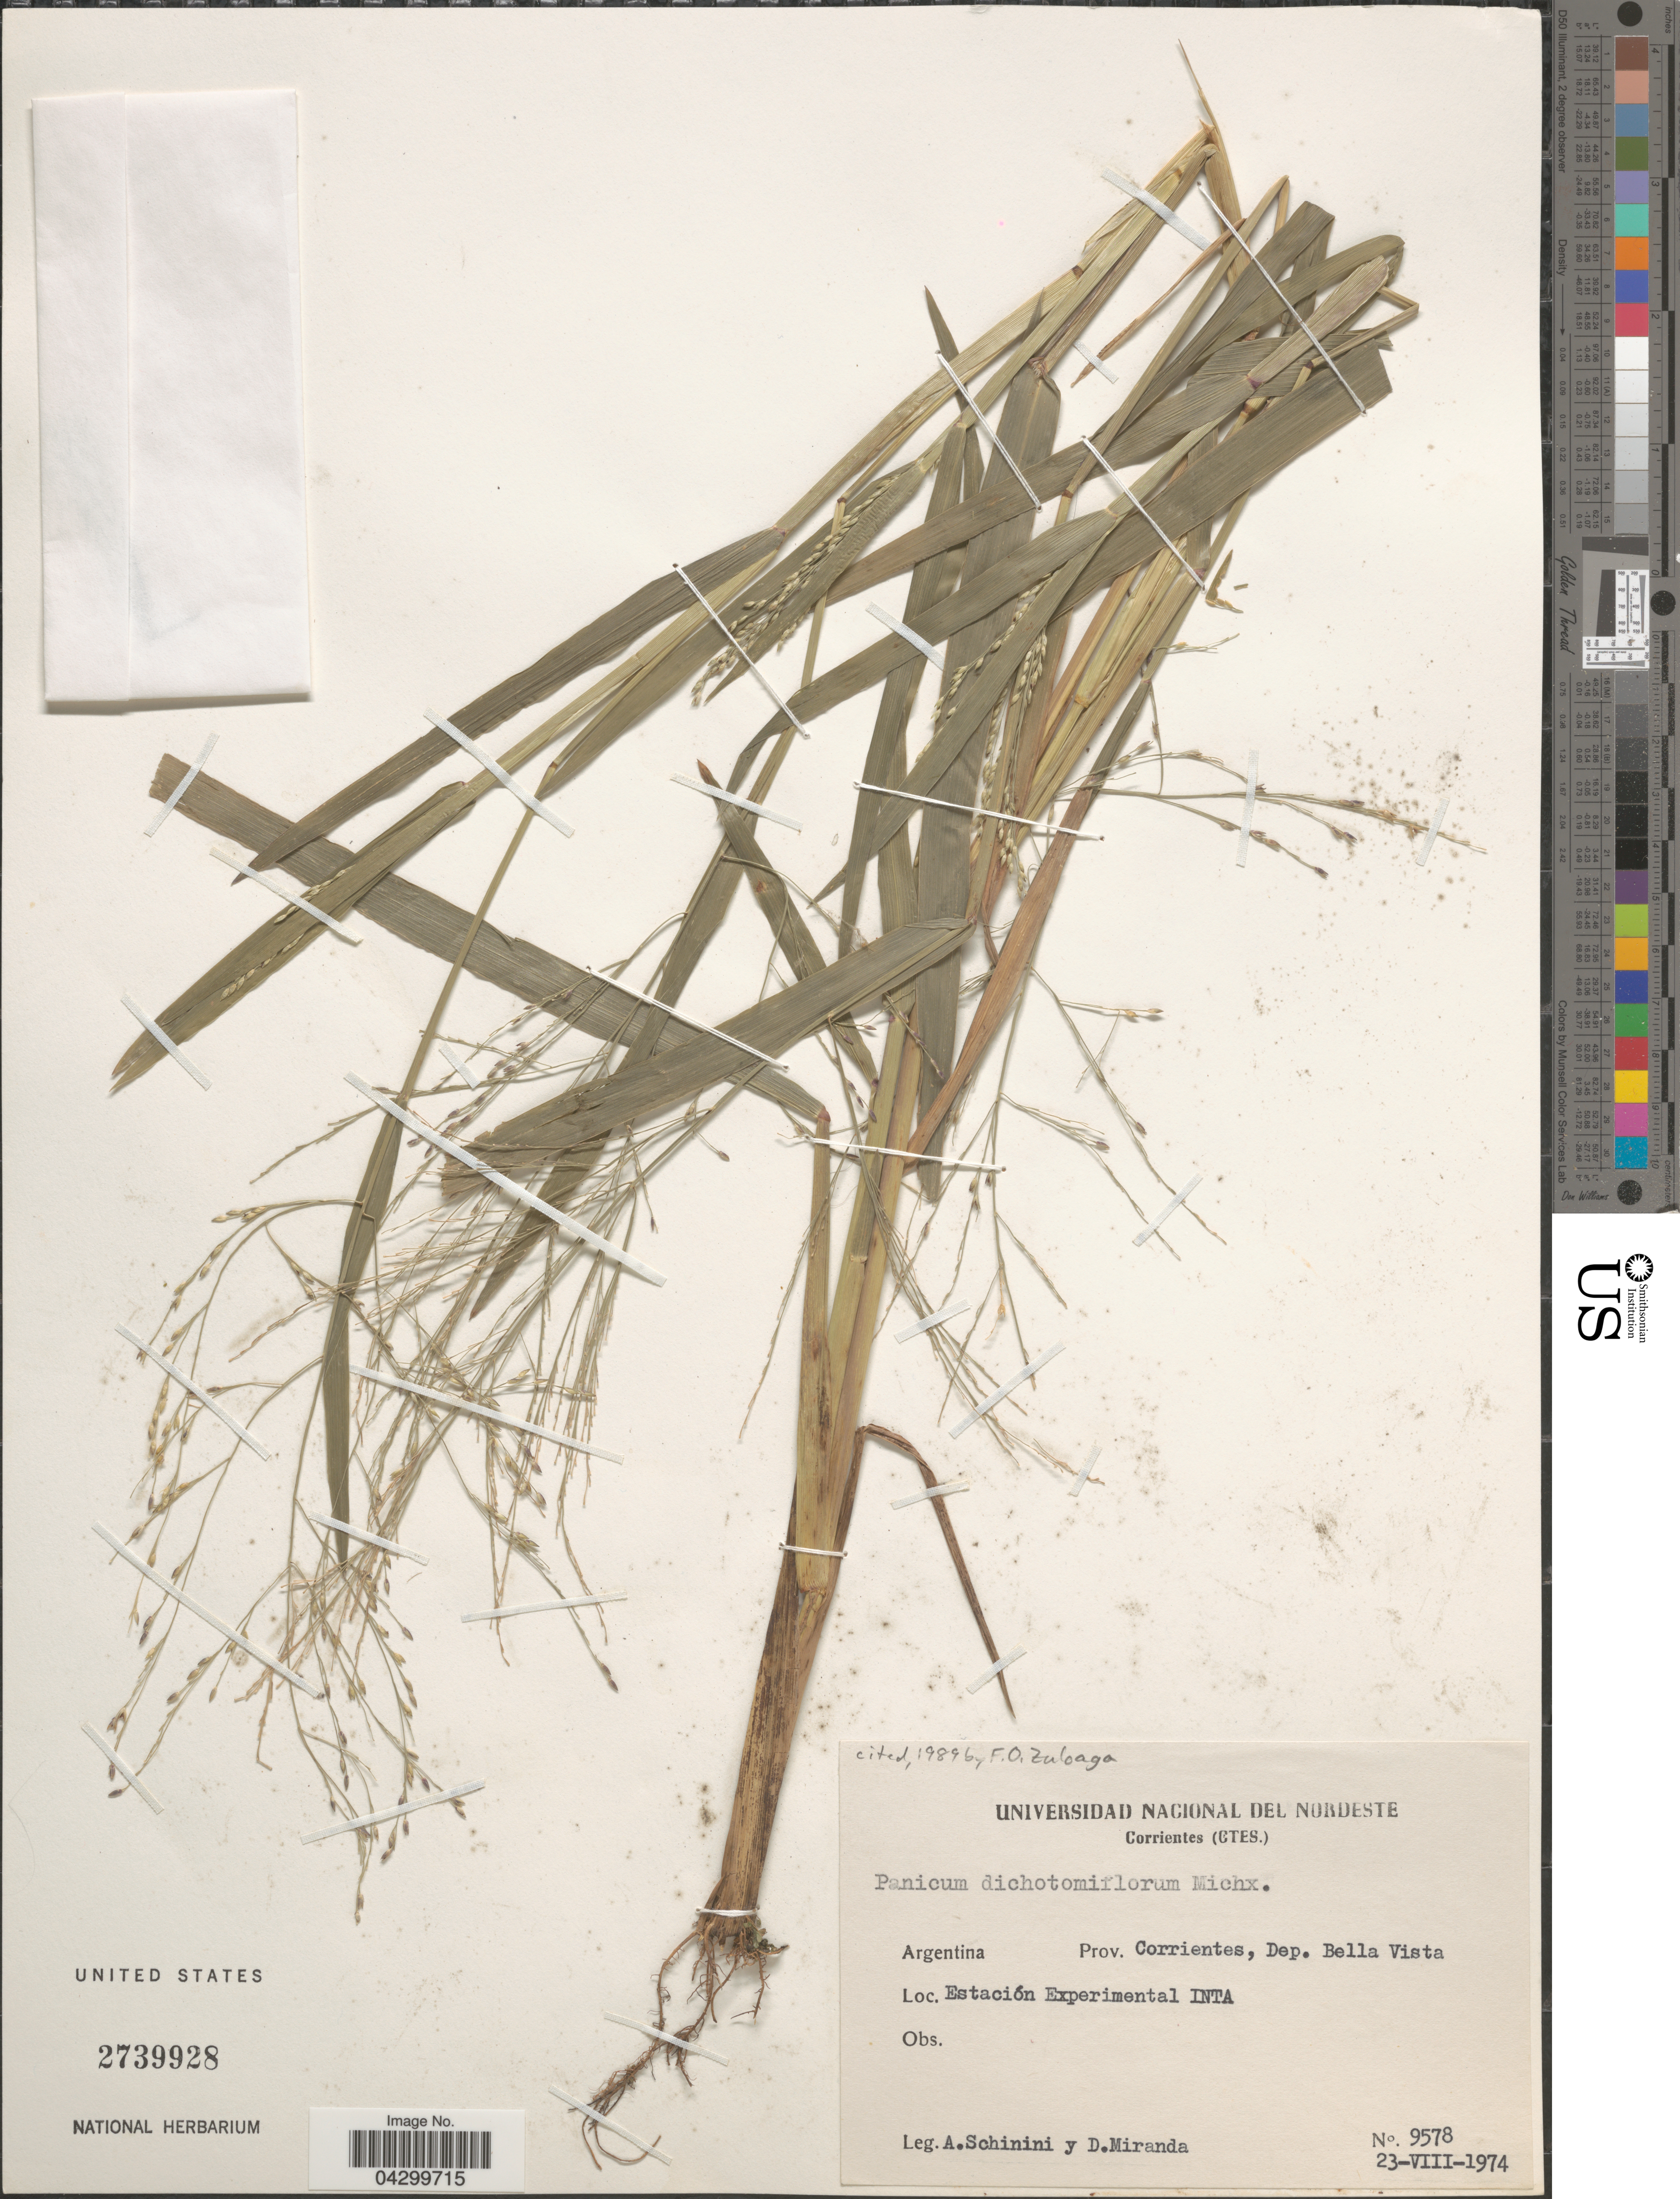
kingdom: Plantae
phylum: Tracheophyta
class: Liliopsida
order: Poales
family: Poaceae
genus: Panicum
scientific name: Panicum dichotomiflorum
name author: Michx.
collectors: A. Schinini & D. Miranda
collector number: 9578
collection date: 1974-08-23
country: Argentina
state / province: Corrientes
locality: Dep. Bella Vista. Estación Experimental INTA.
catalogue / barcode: US 2739928